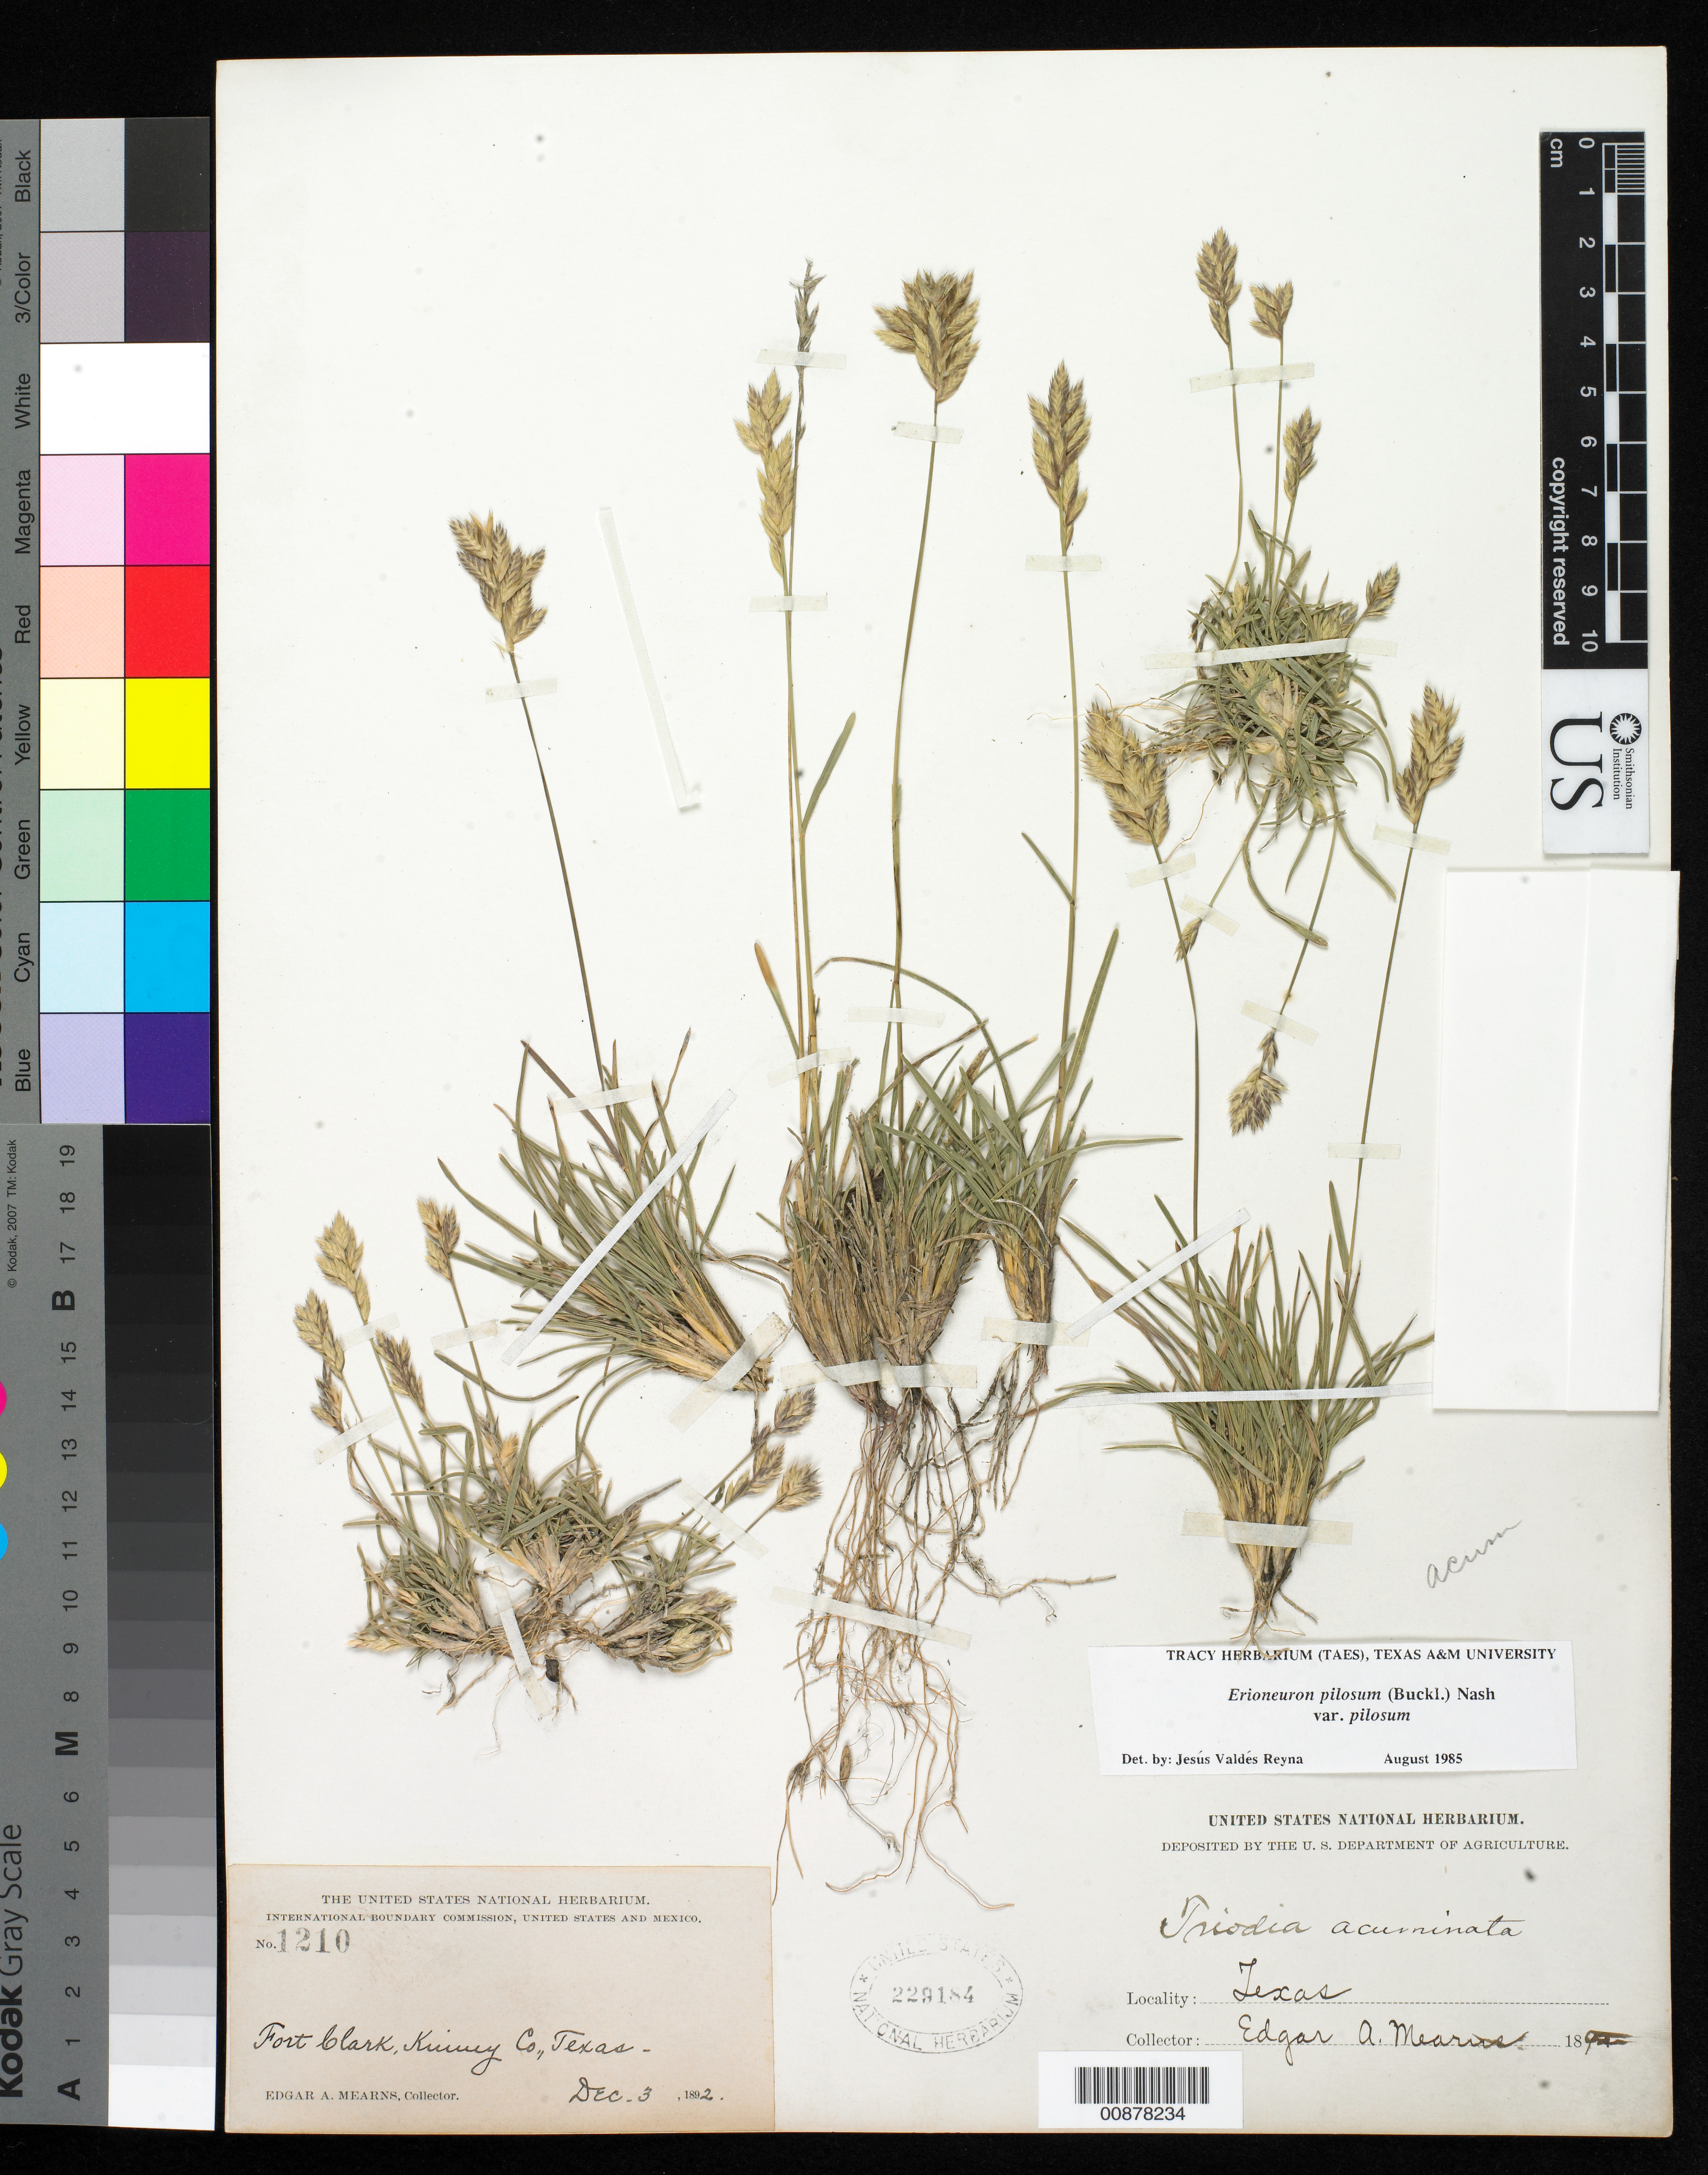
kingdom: Plantae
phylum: Tracheophyta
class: Liliopsida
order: Poales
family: Poaceae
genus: Erioneuron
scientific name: Erioneuron pilosum var. pilosum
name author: (Buckley) Nash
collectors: E. A. Mearns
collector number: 1210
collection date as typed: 03 Dec 1892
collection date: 1892-12-03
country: United States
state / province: Texas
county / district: Kinney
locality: Fort Clark, Kinney County, Texas.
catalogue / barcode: US 229184